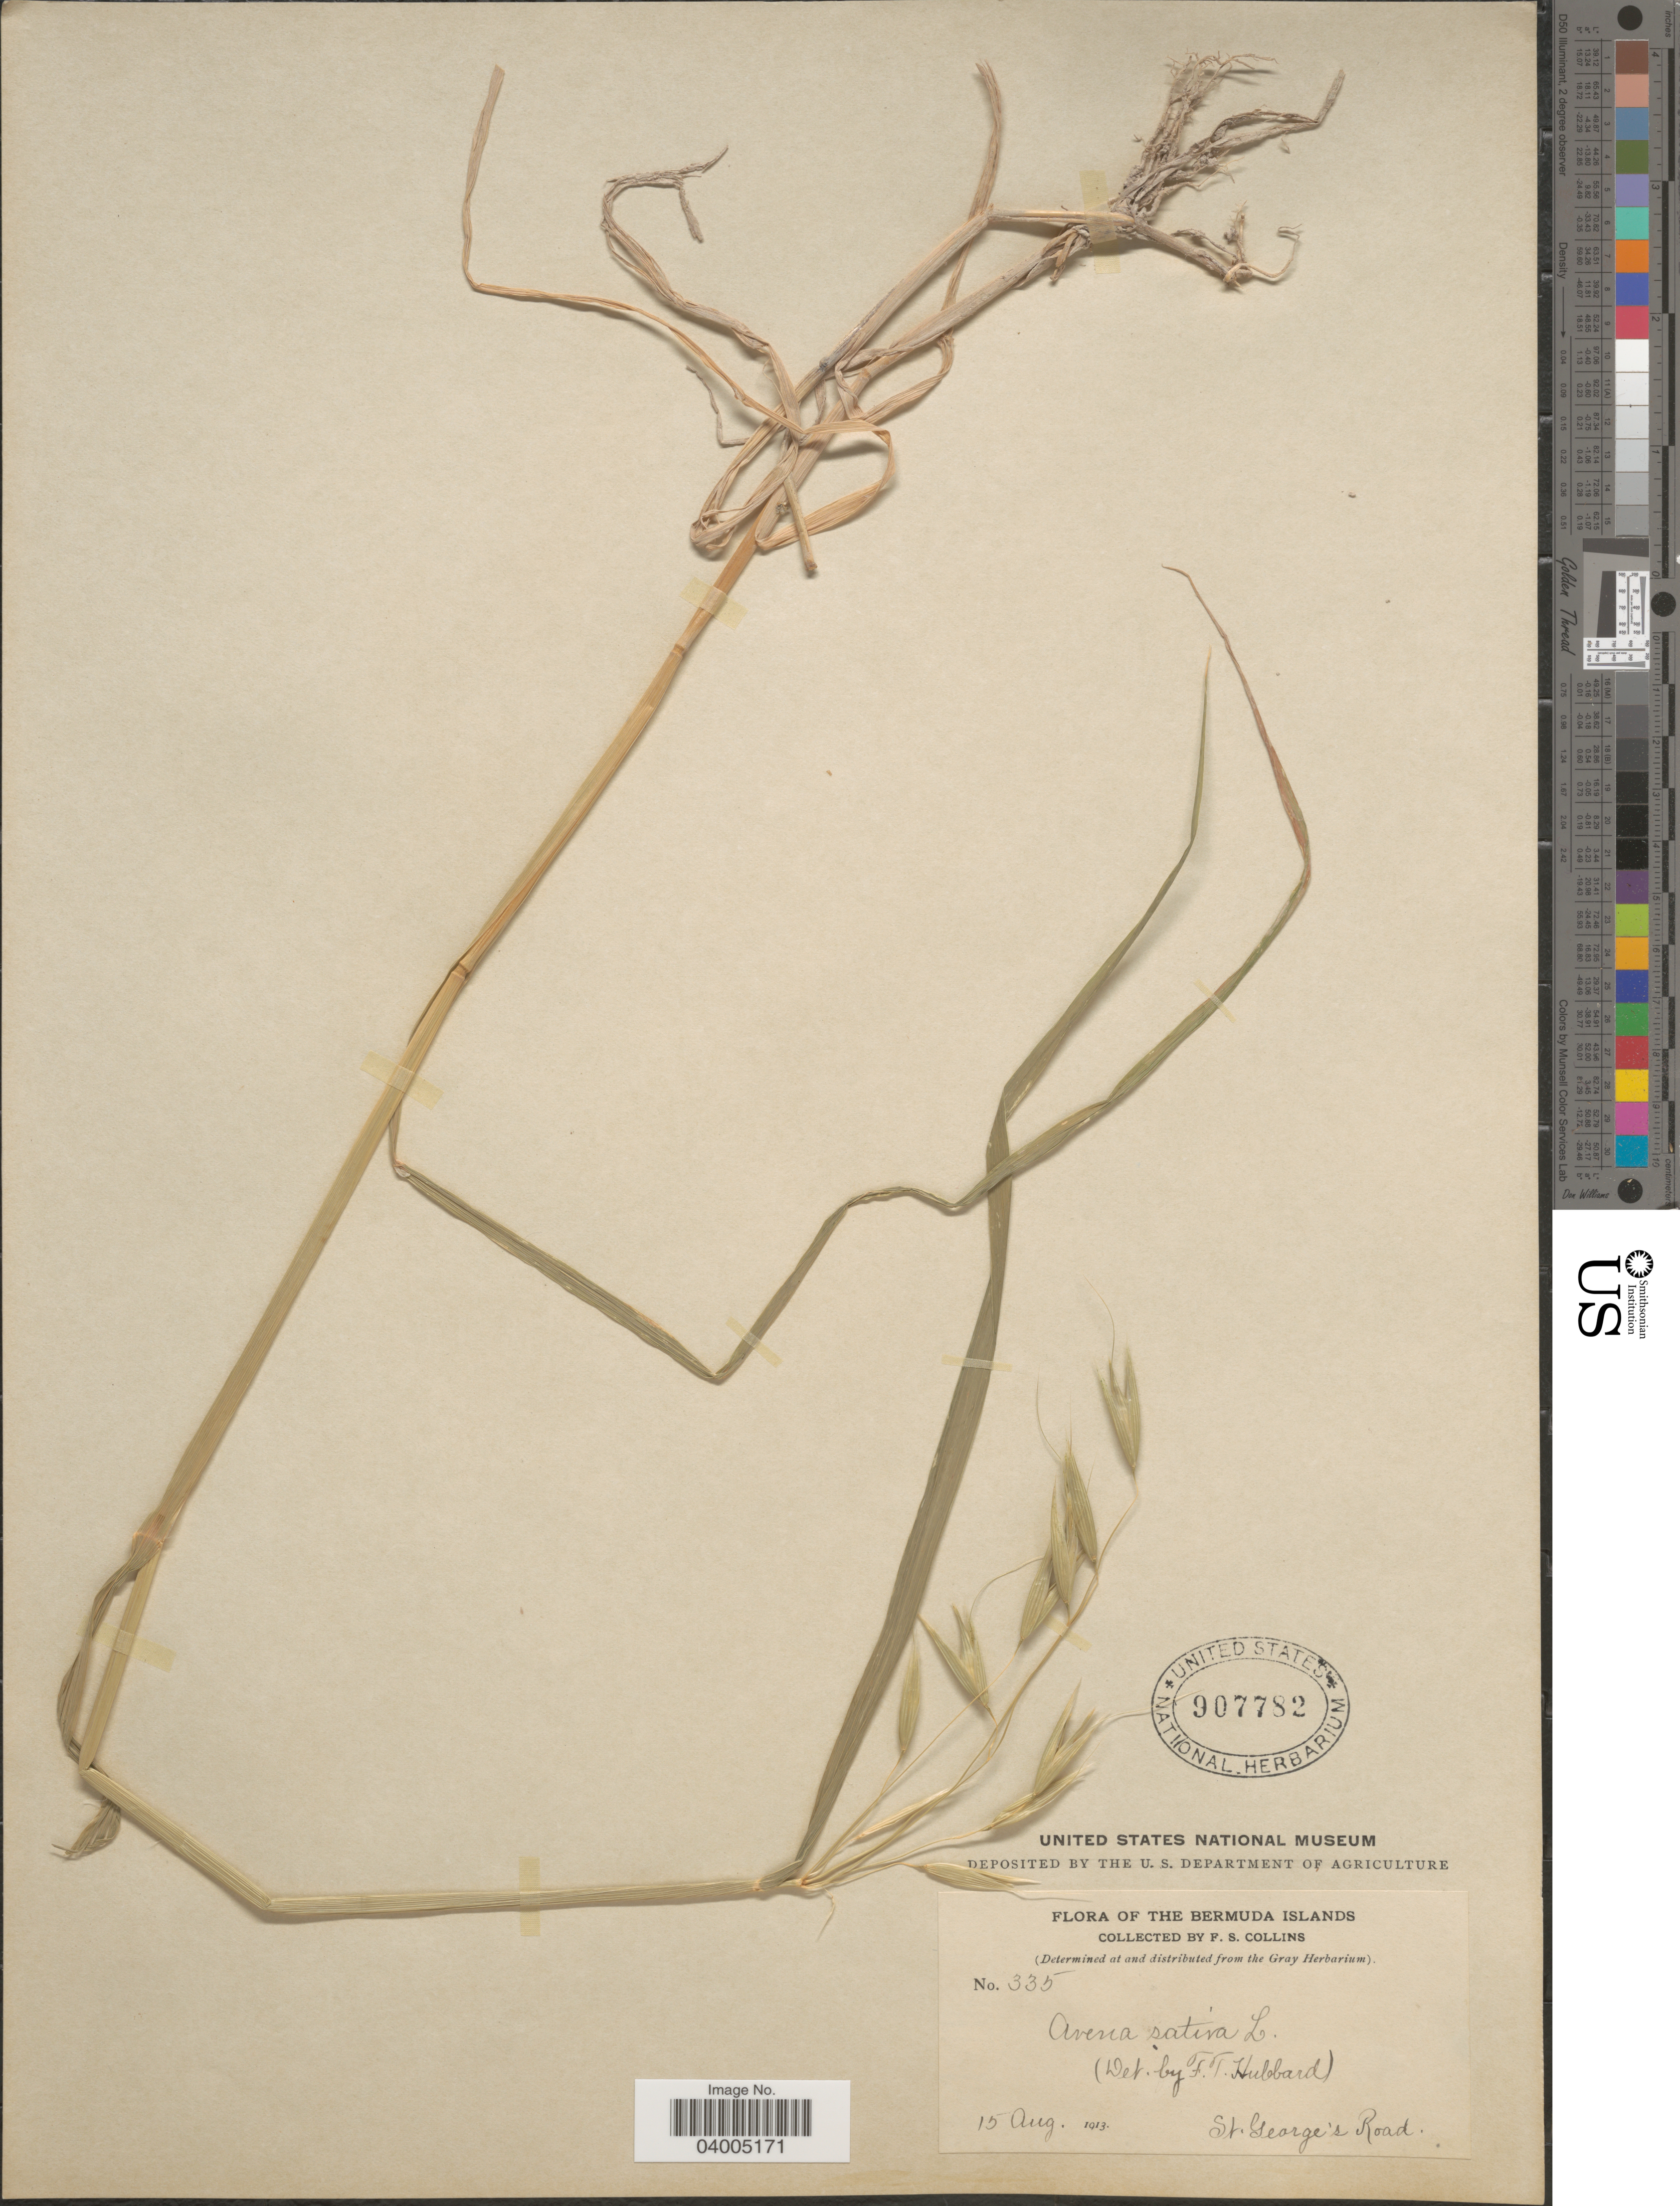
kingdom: Plantae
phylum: Tracheophyta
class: Liliopsida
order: Poales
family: Poaceae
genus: Avena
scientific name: Avena sativa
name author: L.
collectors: F. Collins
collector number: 335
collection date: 1913-08-15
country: Bermuda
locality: The Bermuda Islands. St. George's Road.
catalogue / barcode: US 907782